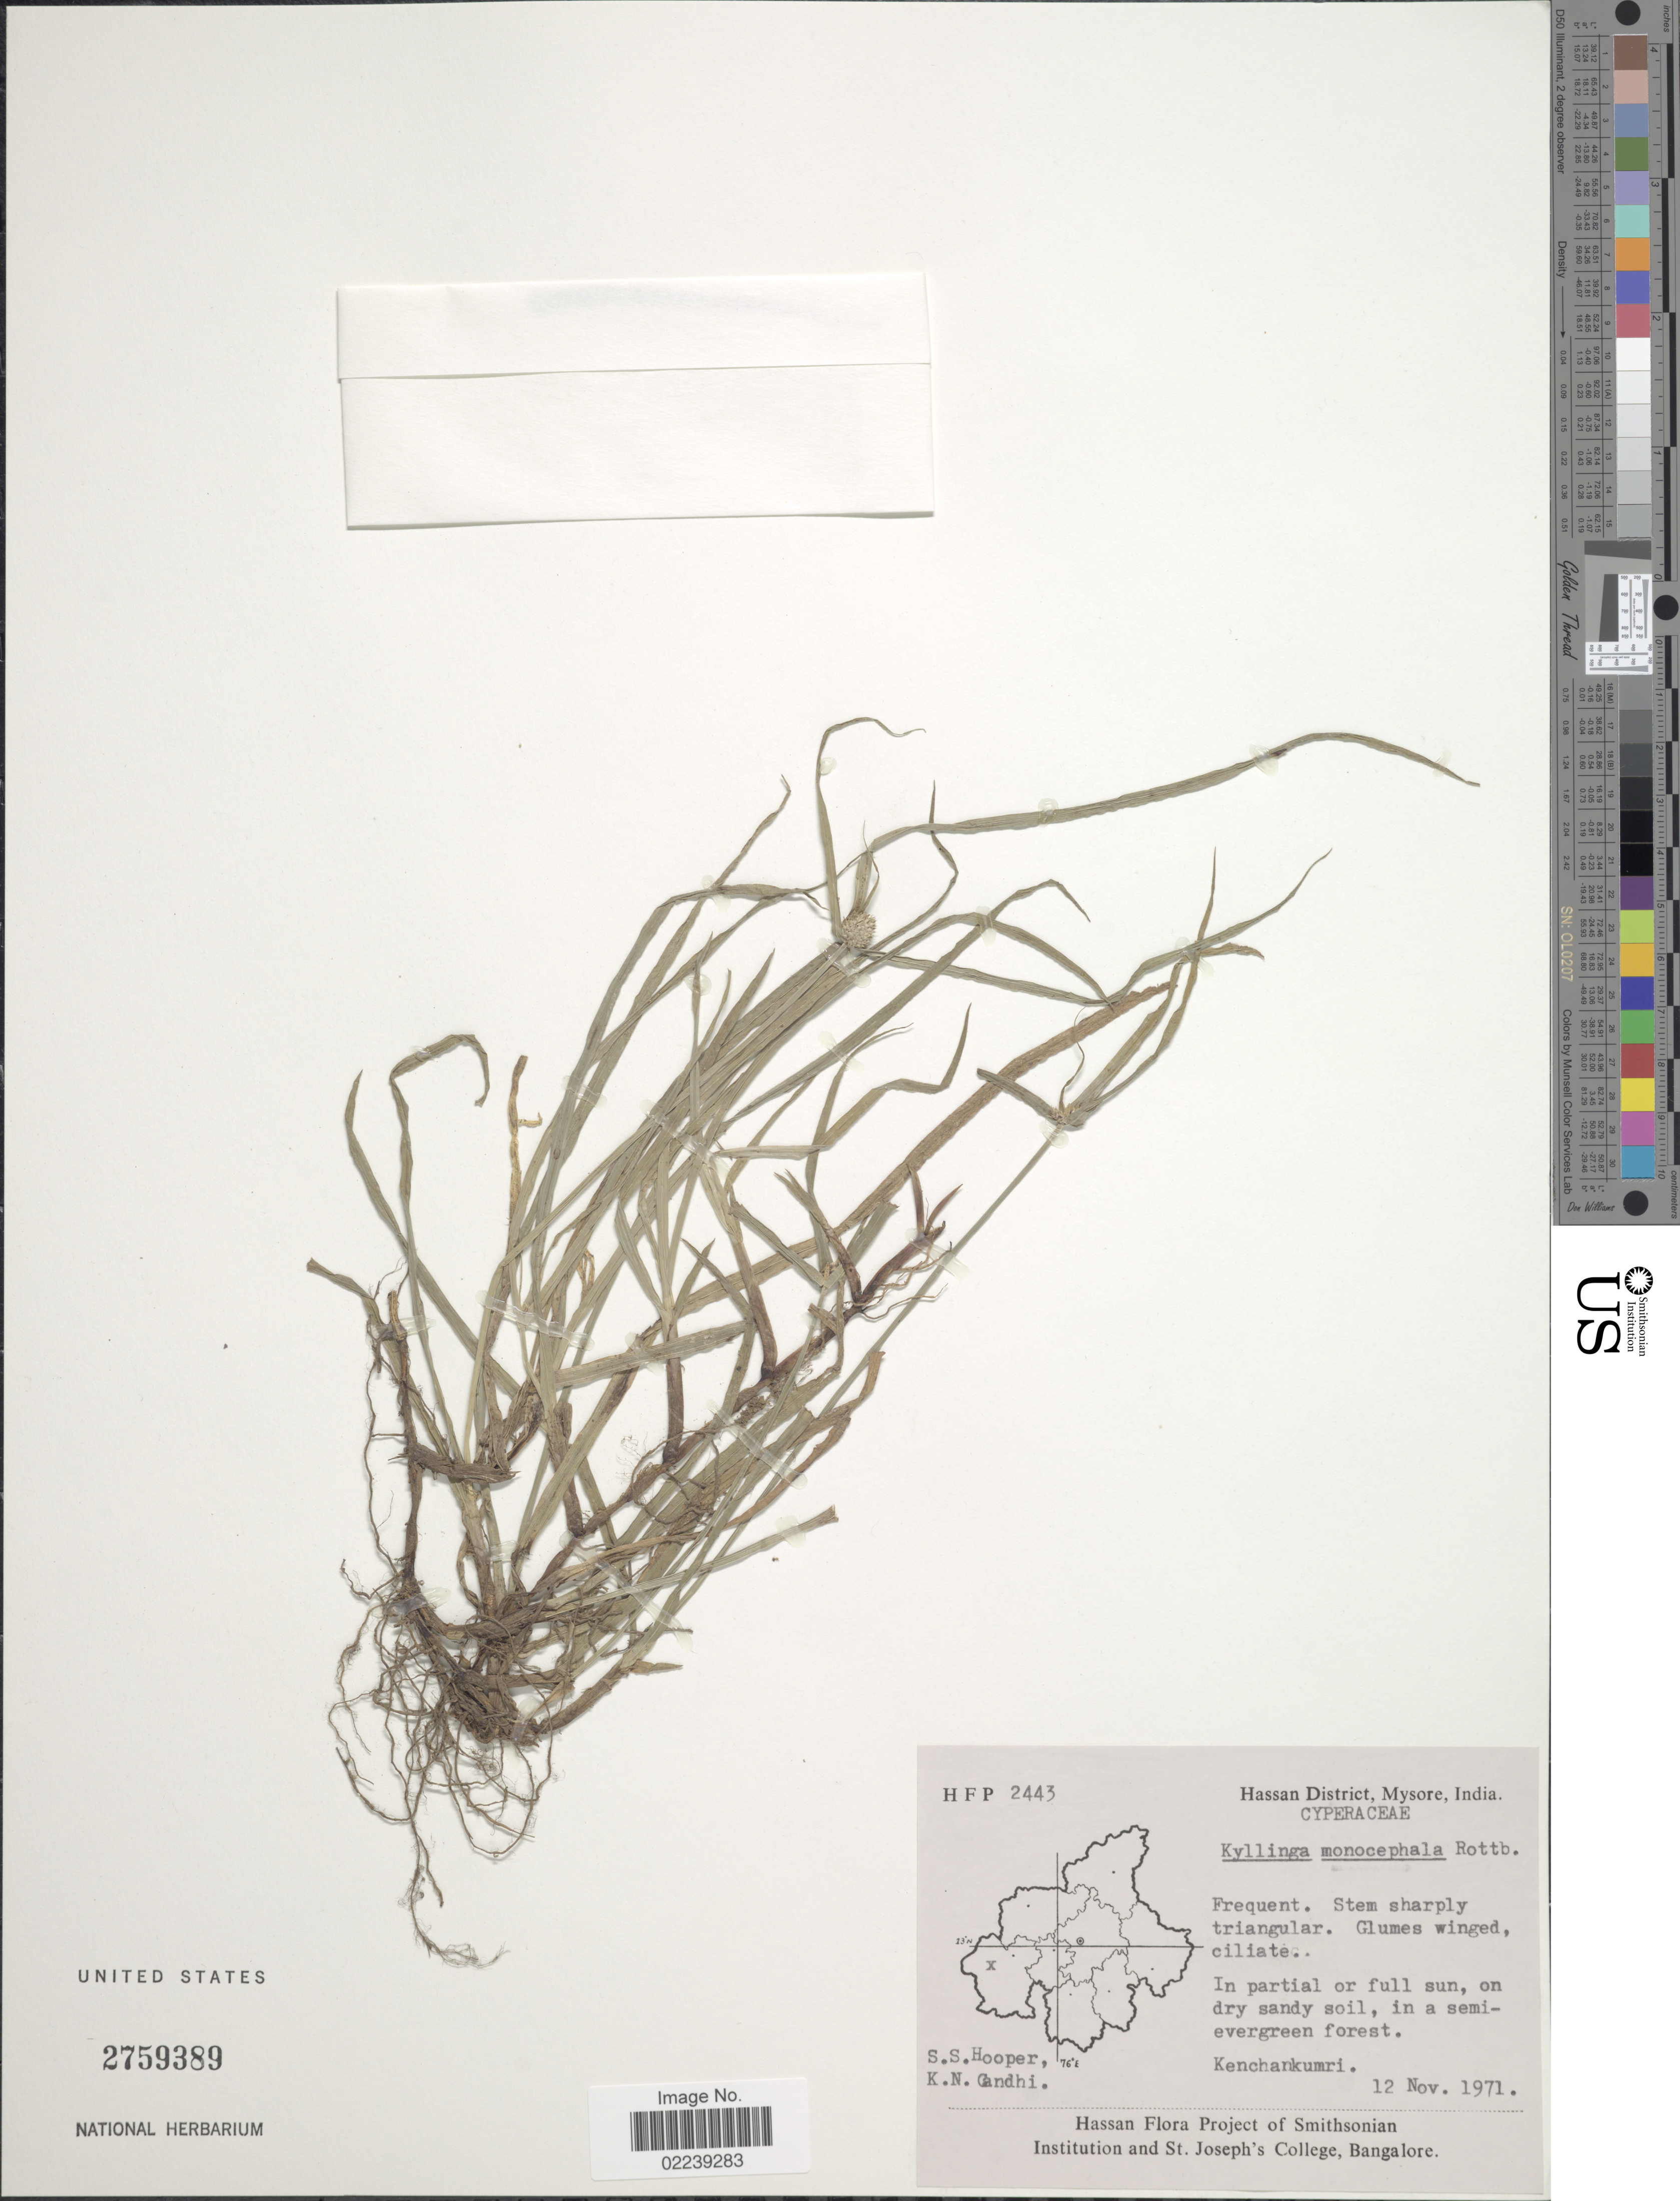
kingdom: Plantae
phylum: Tracheophyta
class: Liliopsida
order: Poales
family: Cyperaceae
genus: Cyperus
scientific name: Cyperus mindorensis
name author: (Steud.) Huygh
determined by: Strong, M. T., (US), Smithsonian Institution - National Museum of Natural History (UNITED STATES)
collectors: S. S. Hooper & K. N. Gandhi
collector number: HFP2443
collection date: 1971-11-12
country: India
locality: Hassan District, Mysore. Kenchankumri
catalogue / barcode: US 2759389